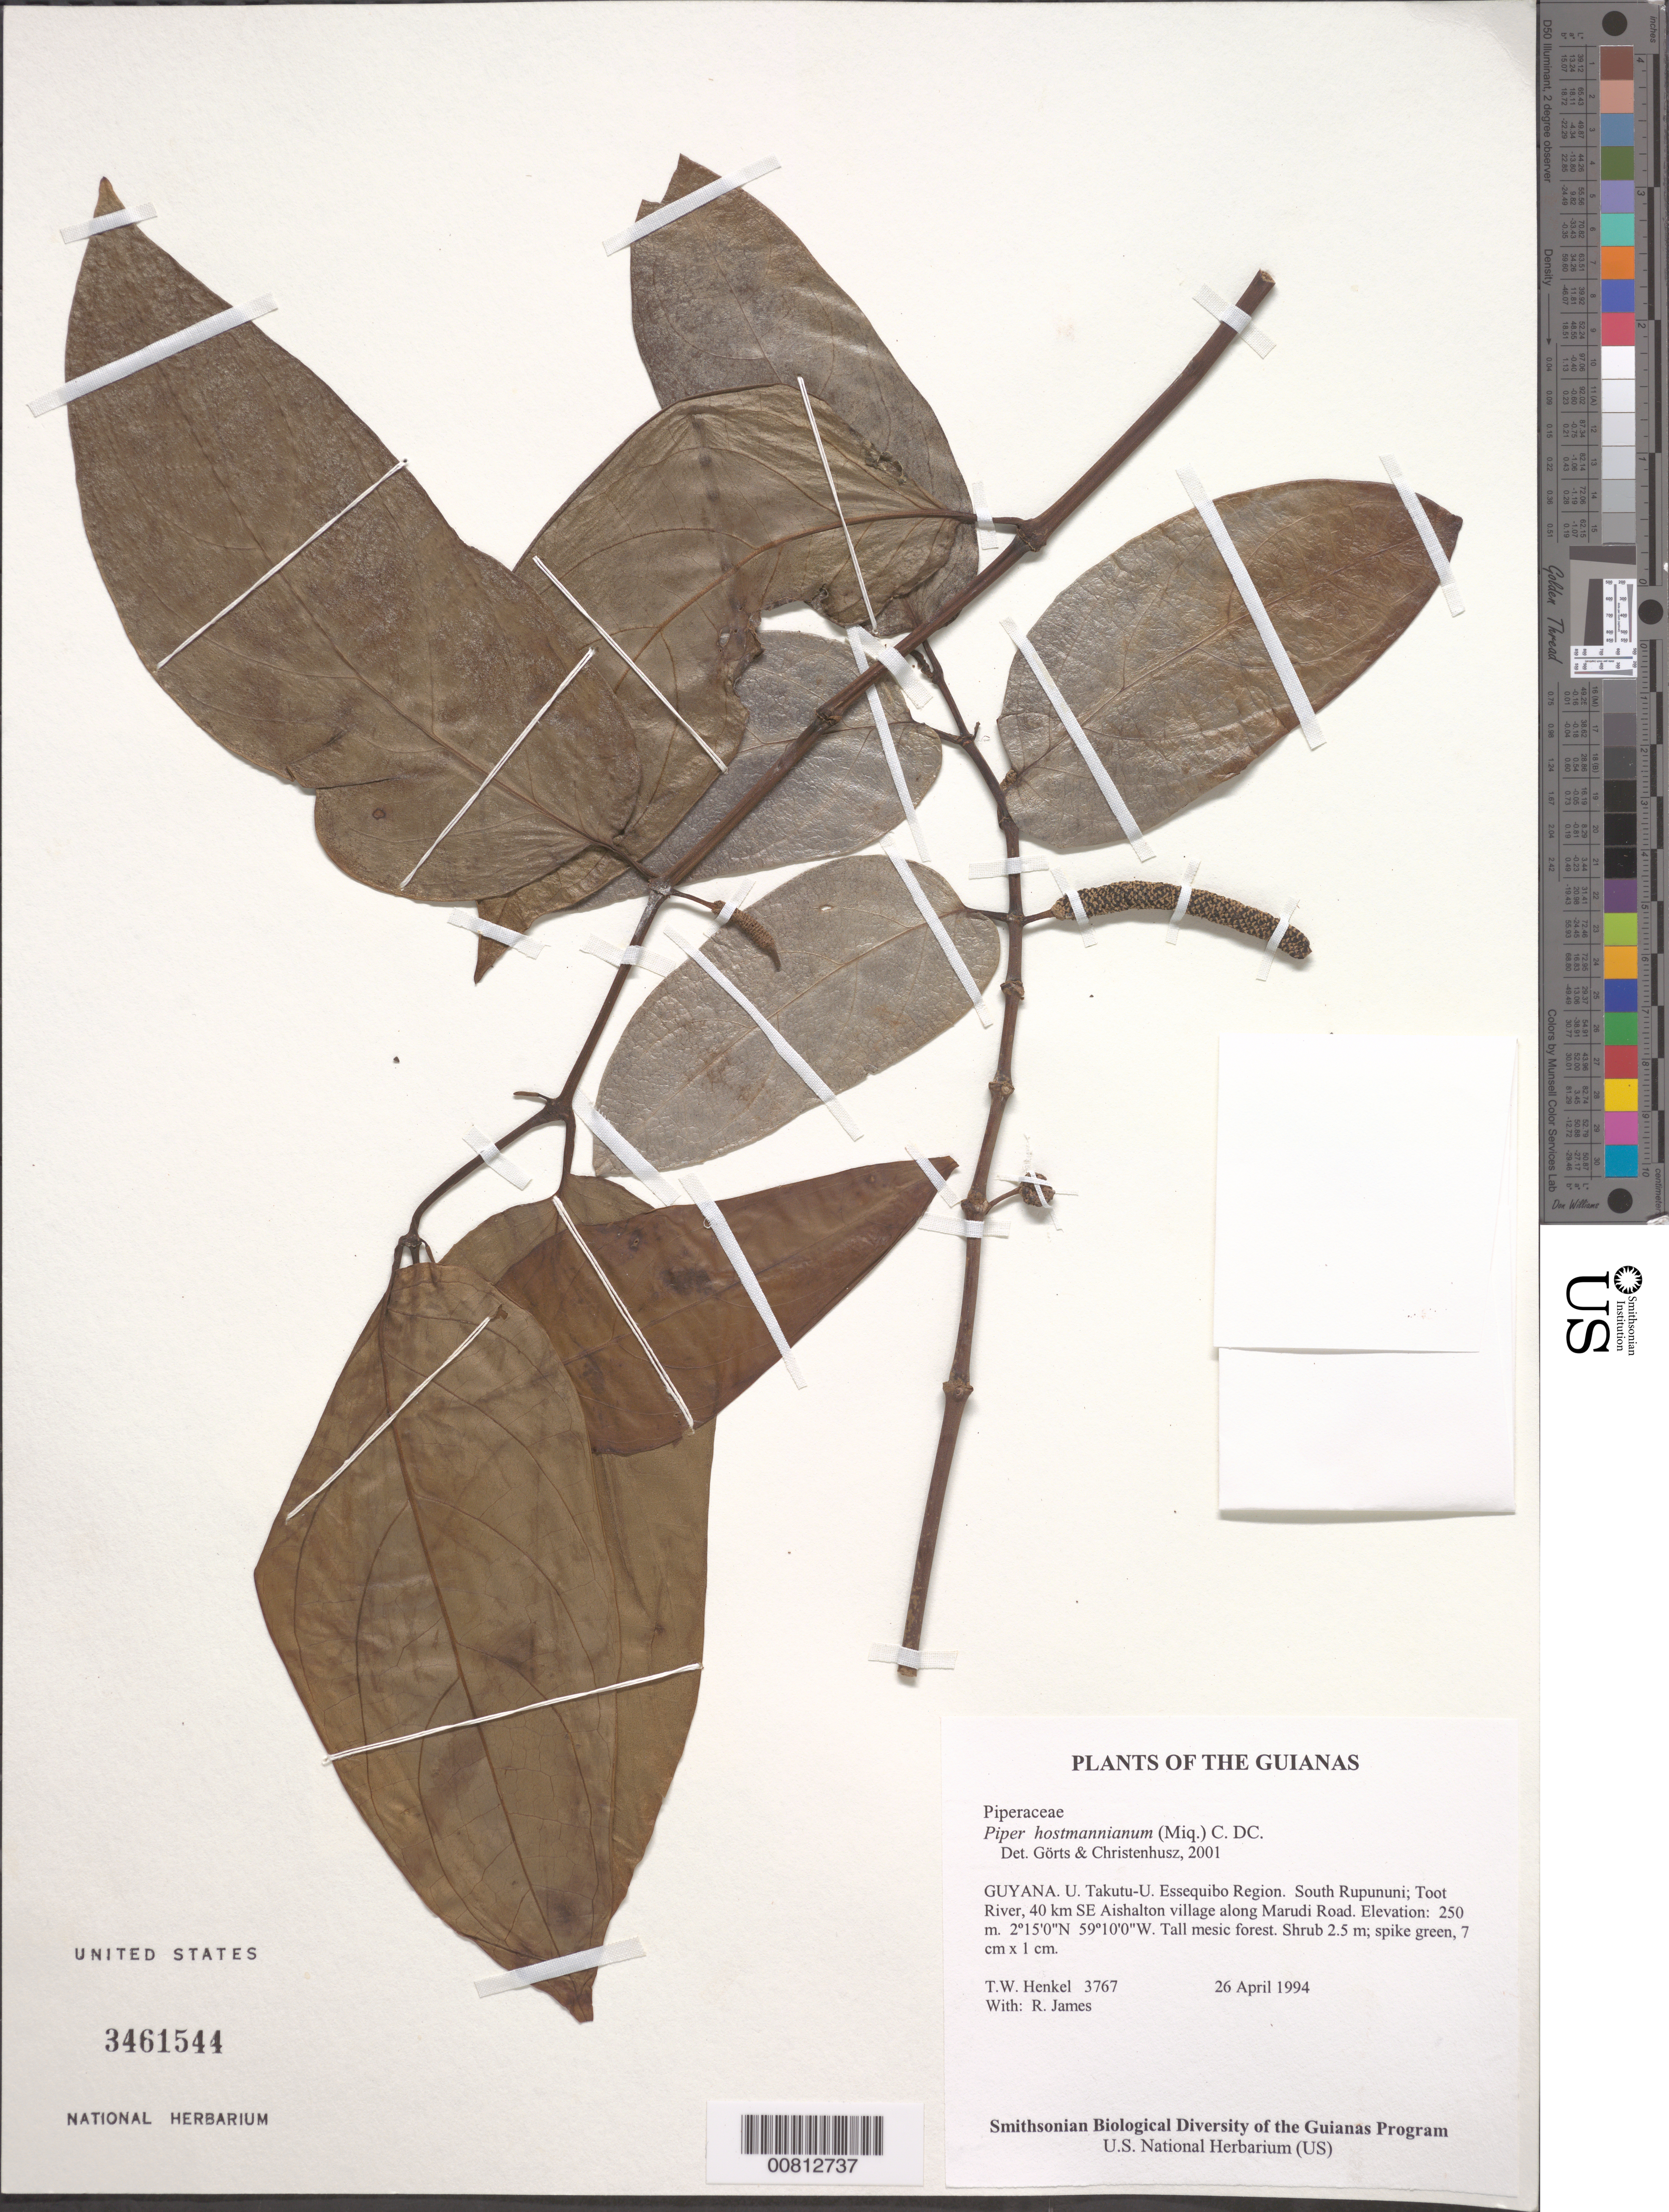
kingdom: Plantae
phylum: Tracheophyta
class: Magnoliopsida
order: Piperales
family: Piperaceae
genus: Piper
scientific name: Piper hostmannianum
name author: (Miq.) C. DC.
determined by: Görts-van Rijn, A. R.; Christenhusz, M. J.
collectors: T. Henkel & R. James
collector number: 3767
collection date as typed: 26 April 1994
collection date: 1994-04-26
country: Guyana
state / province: U. Takutu-U. Essequibo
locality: South Rupununi; Toot River, 40 km SE Aishalton village along Marudi Road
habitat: Tall mesic forest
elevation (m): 250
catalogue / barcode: US 3461544